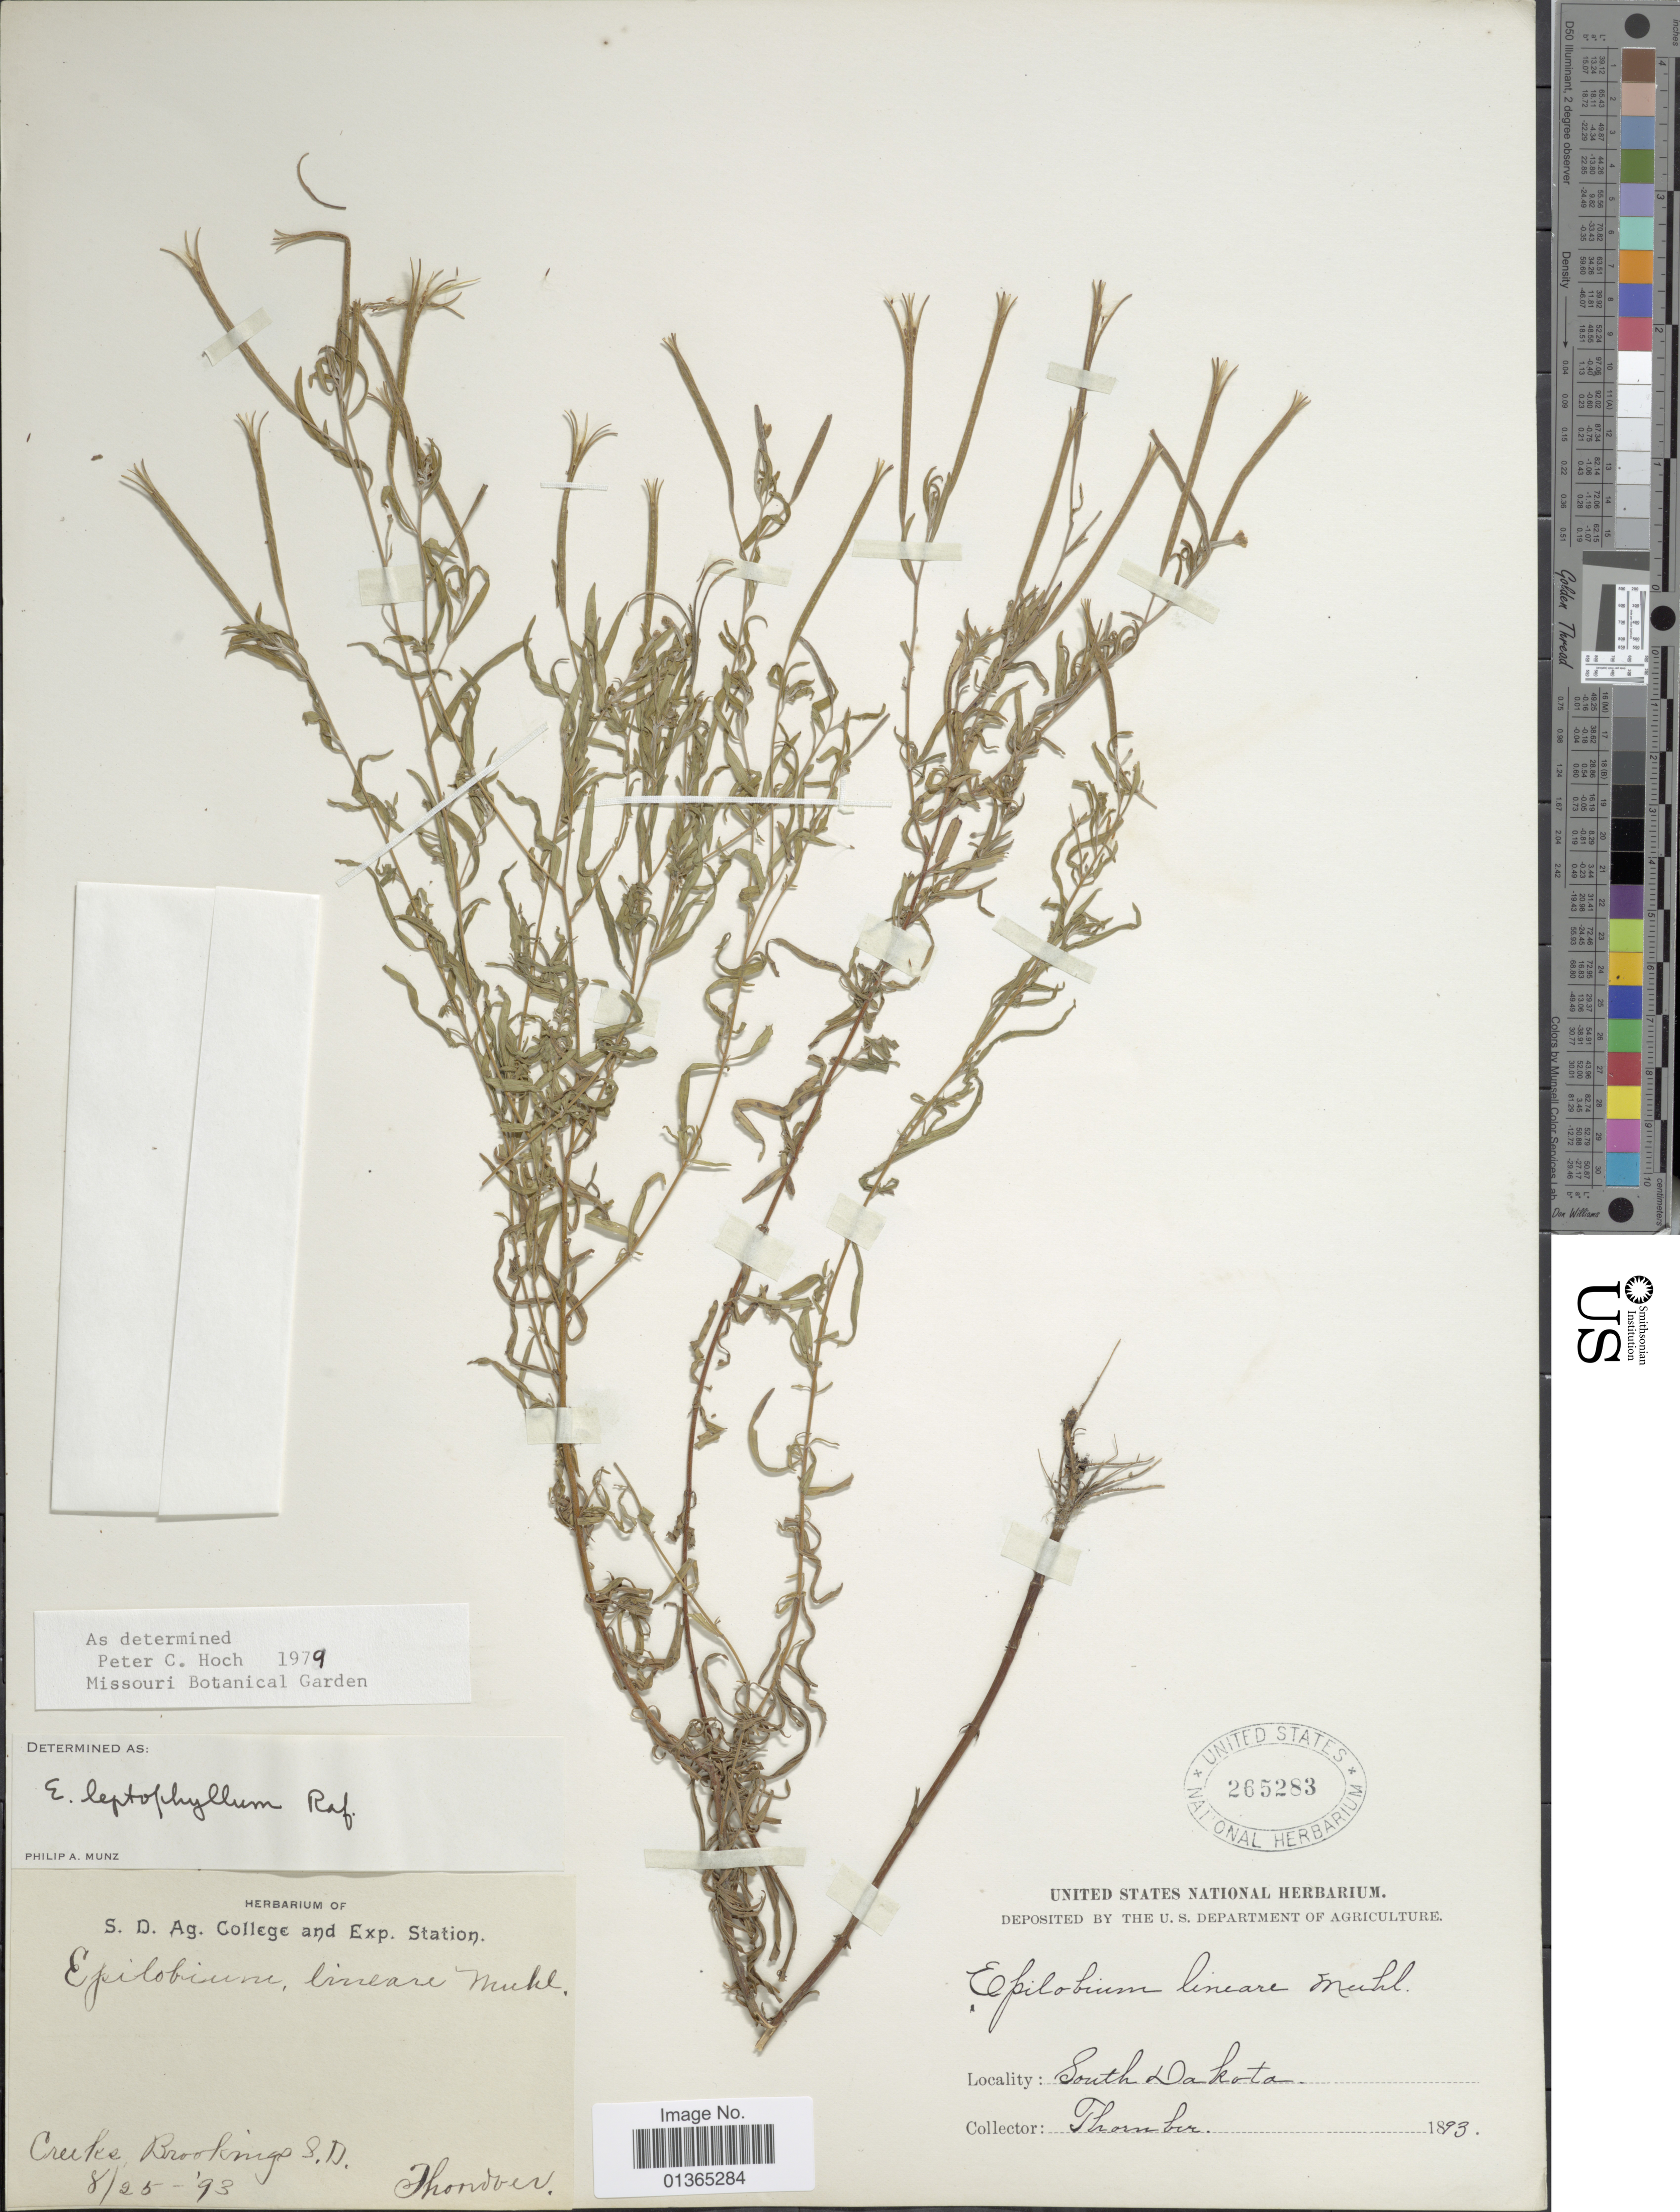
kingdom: Plantae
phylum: Tracheophyta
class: Magnoliopsida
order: Myrtales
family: Onagraceae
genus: Epilobium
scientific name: Epilobium leptophyllum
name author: Raf.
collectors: -. Thornber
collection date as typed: Transcribed d/m/y: 25/8/93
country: United States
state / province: South Dakota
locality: Creeks, Brookings.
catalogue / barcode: US 265283